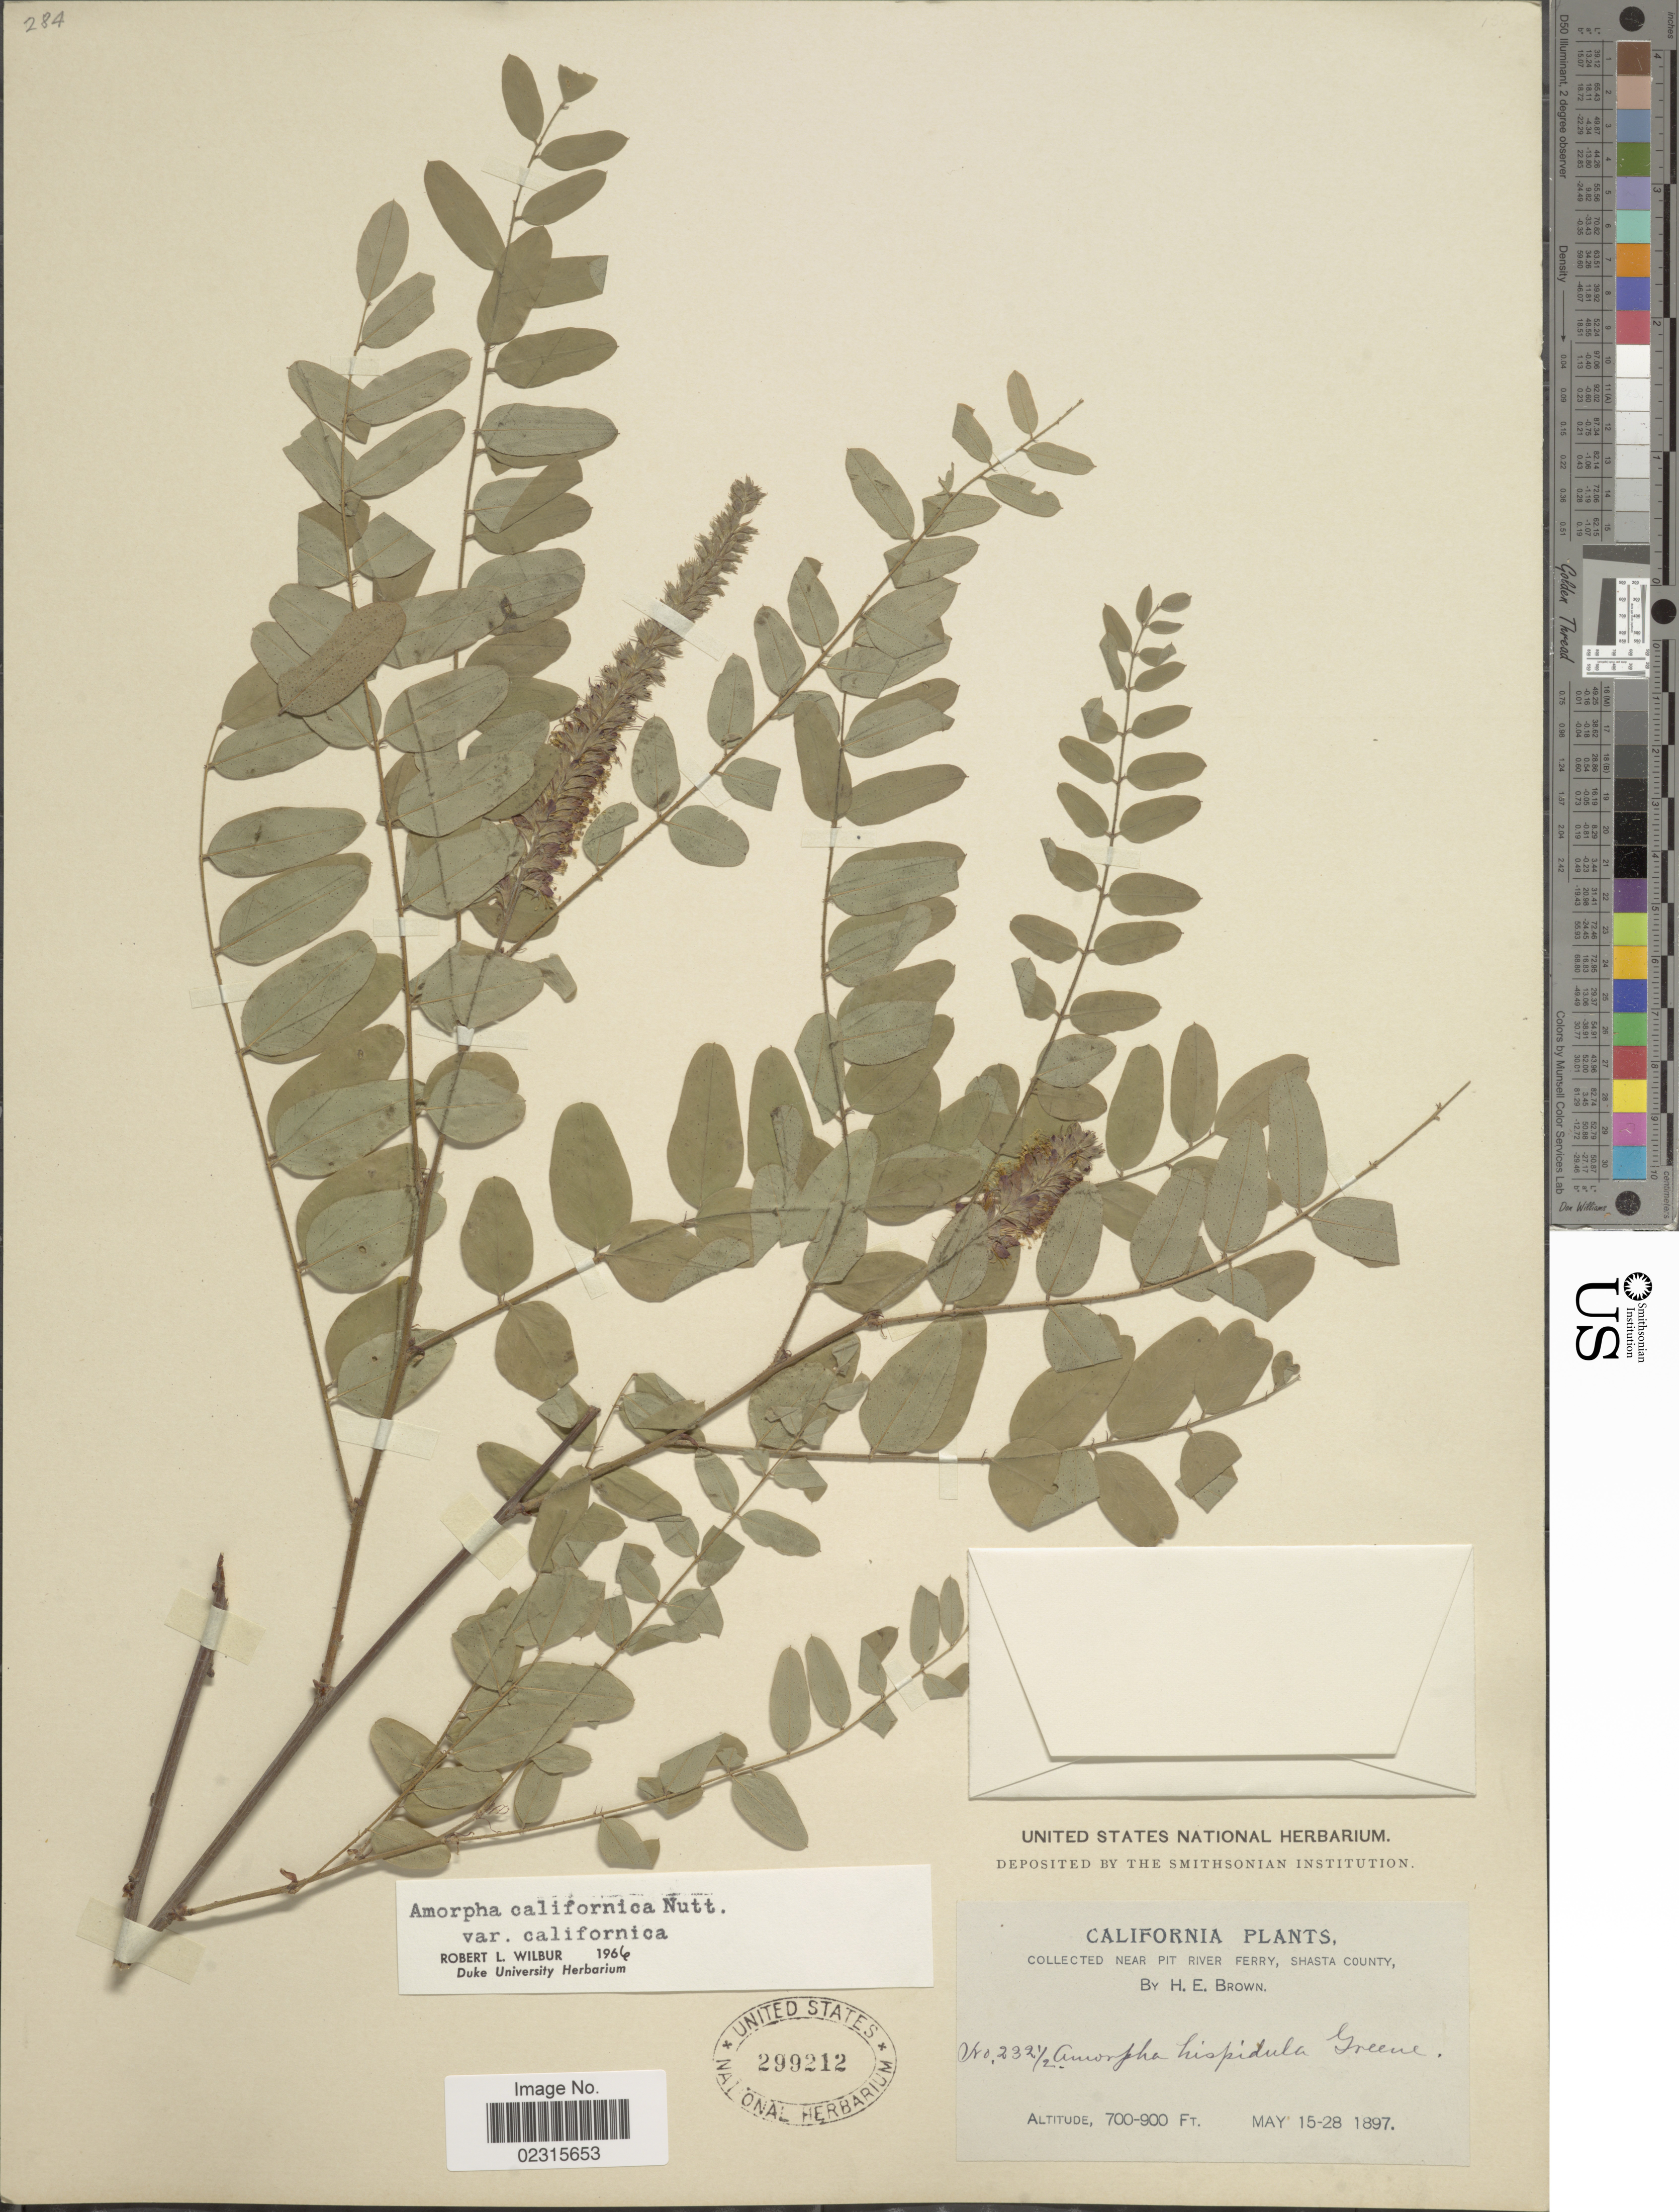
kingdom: Plantae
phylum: Tracheophyta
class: Magnoliopsida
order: Fabales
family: Fabaceae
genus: Amorpha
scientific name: Amorpha californica var. californica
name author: Nutt.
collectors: H. E. Brown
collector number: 232½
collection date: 1897-05-15/1897-05-28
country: United States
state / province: California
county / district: Shasta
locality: Near Pit River Ferry, Shasta County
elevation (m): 213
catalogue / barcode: US 299212